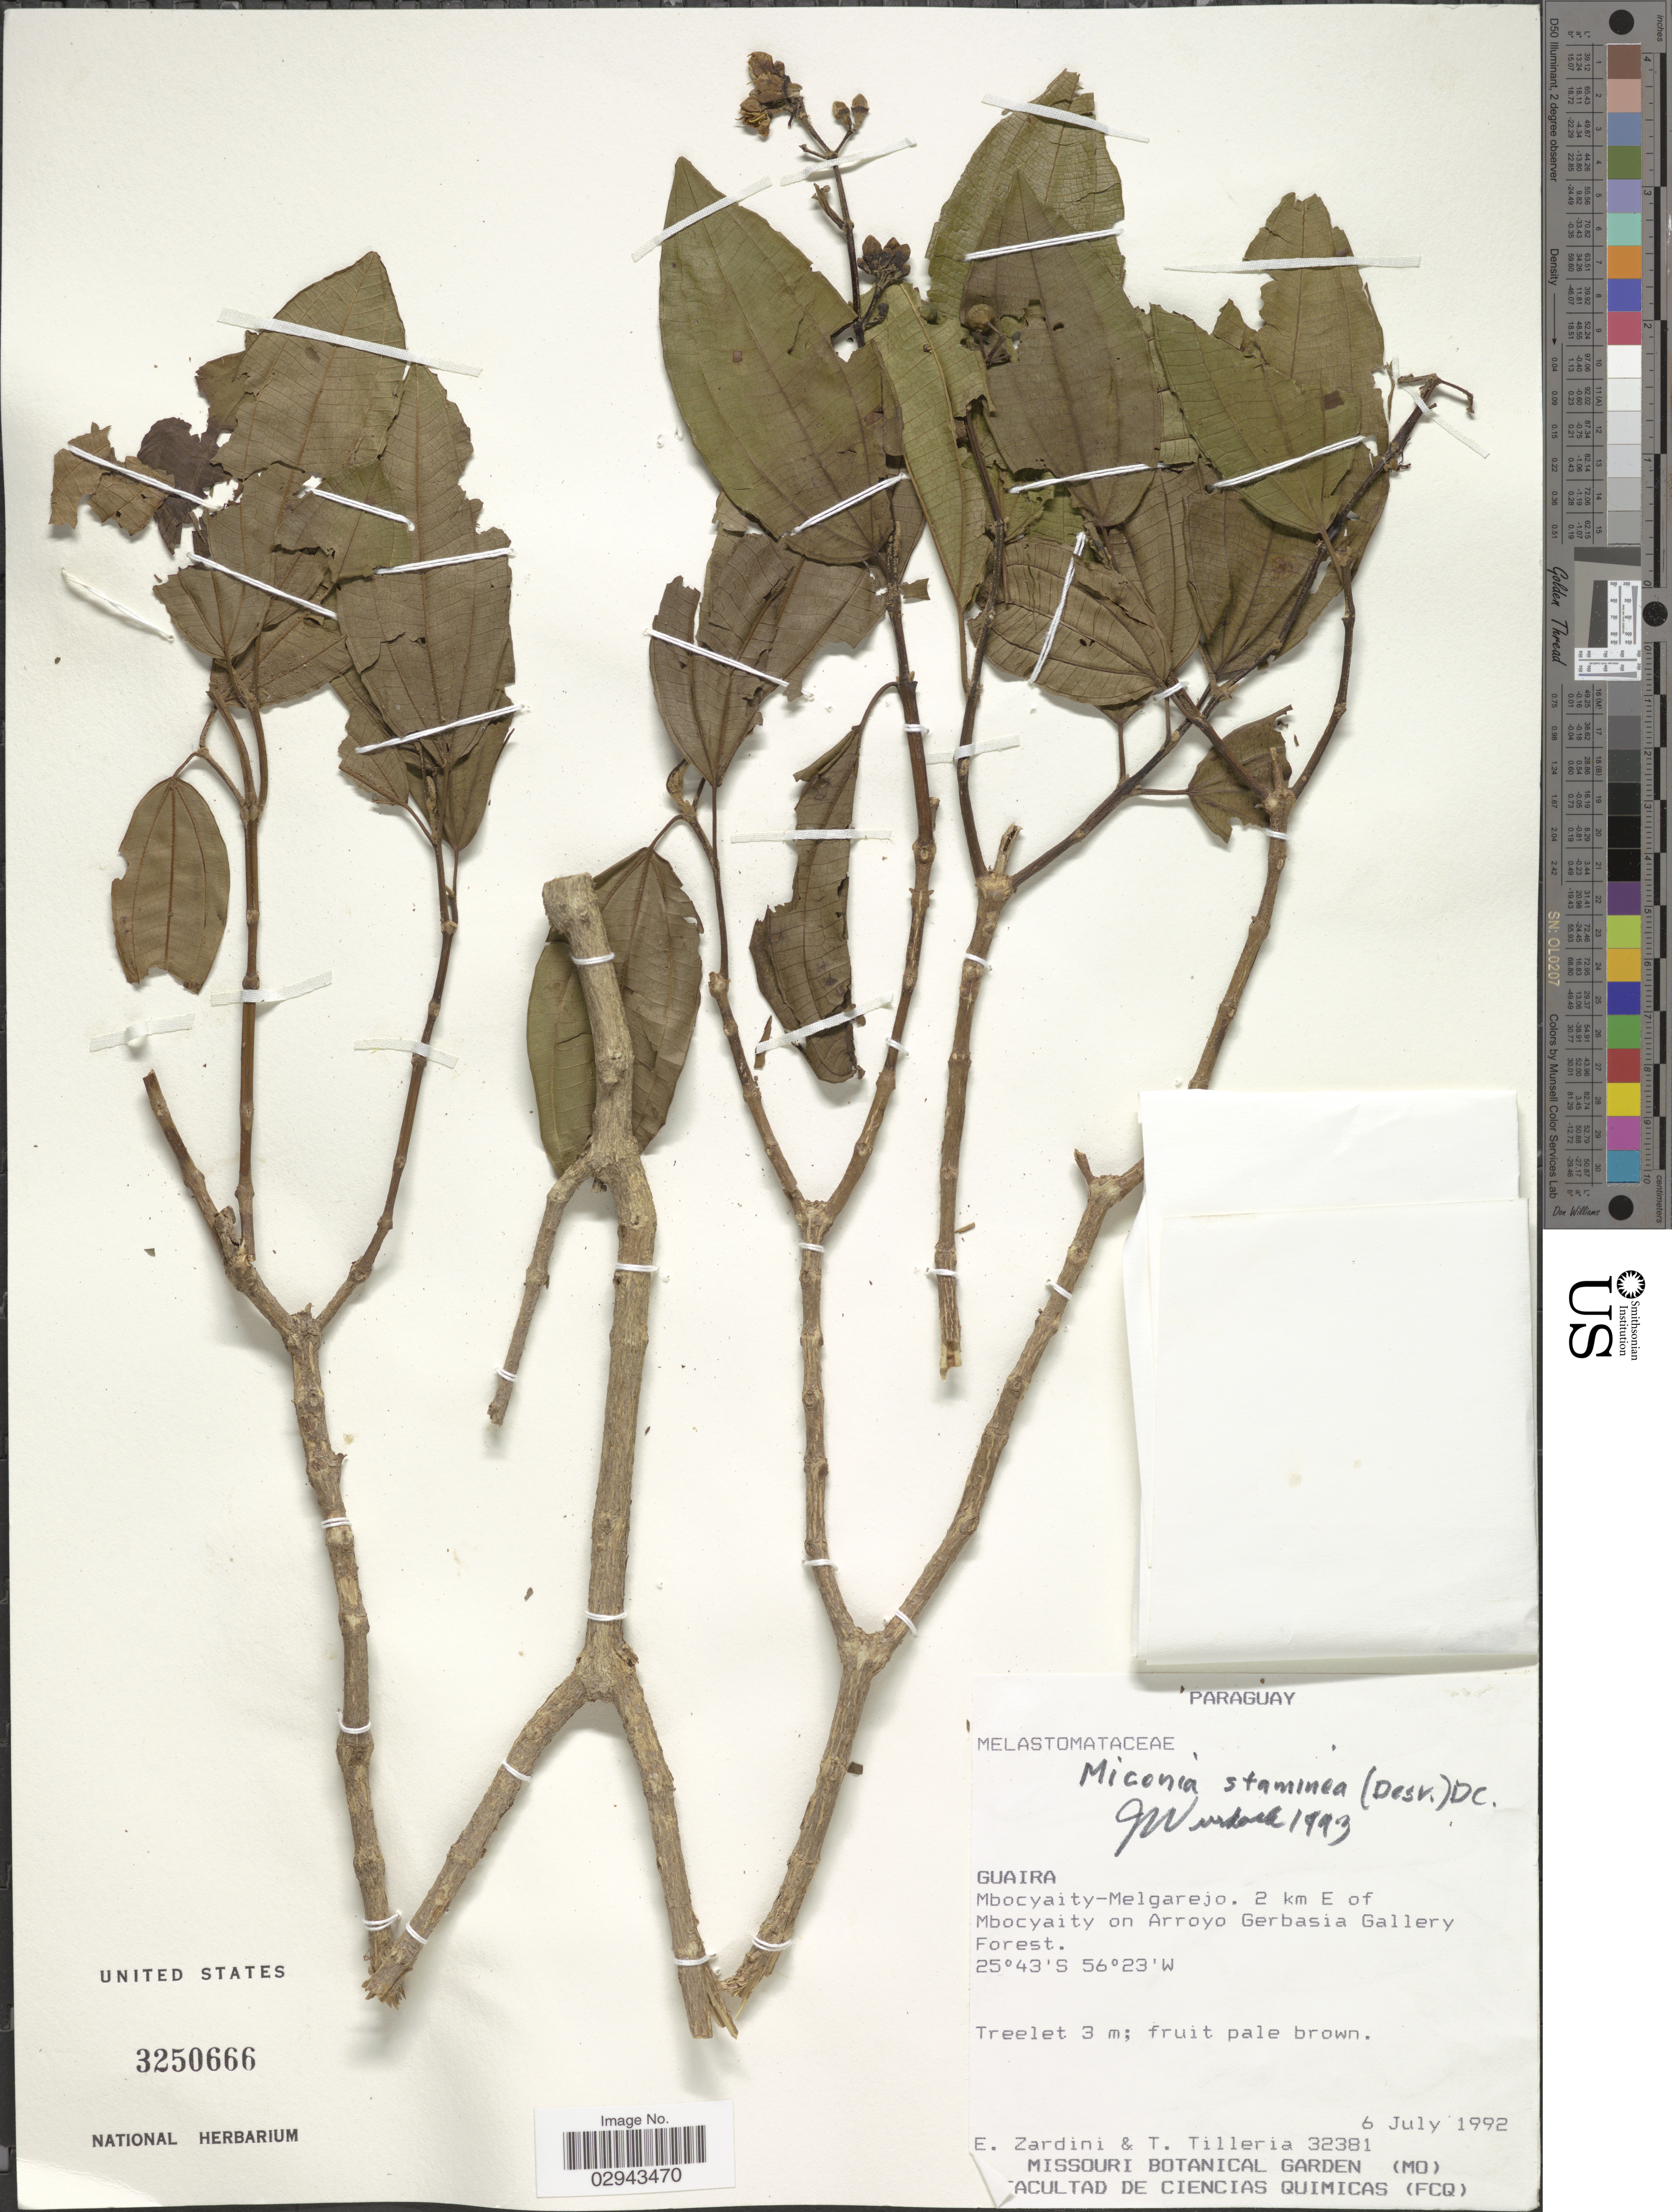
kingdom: Plantae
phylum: Tracheophyta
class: Magnoliopsida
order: Myrtales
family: Melastomataceae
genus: Miconia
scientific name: Miconia staminea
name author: DC.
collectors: E. Zardini & T. Tilleria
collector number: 32381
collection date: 1992-07-06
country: Paraguay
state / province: Guaira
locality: Mbocyaita-Melgarejo. 2 km E of Mbocyaity on Arroyo Gerbasia Gallery Forest.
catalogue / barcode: US 3250666